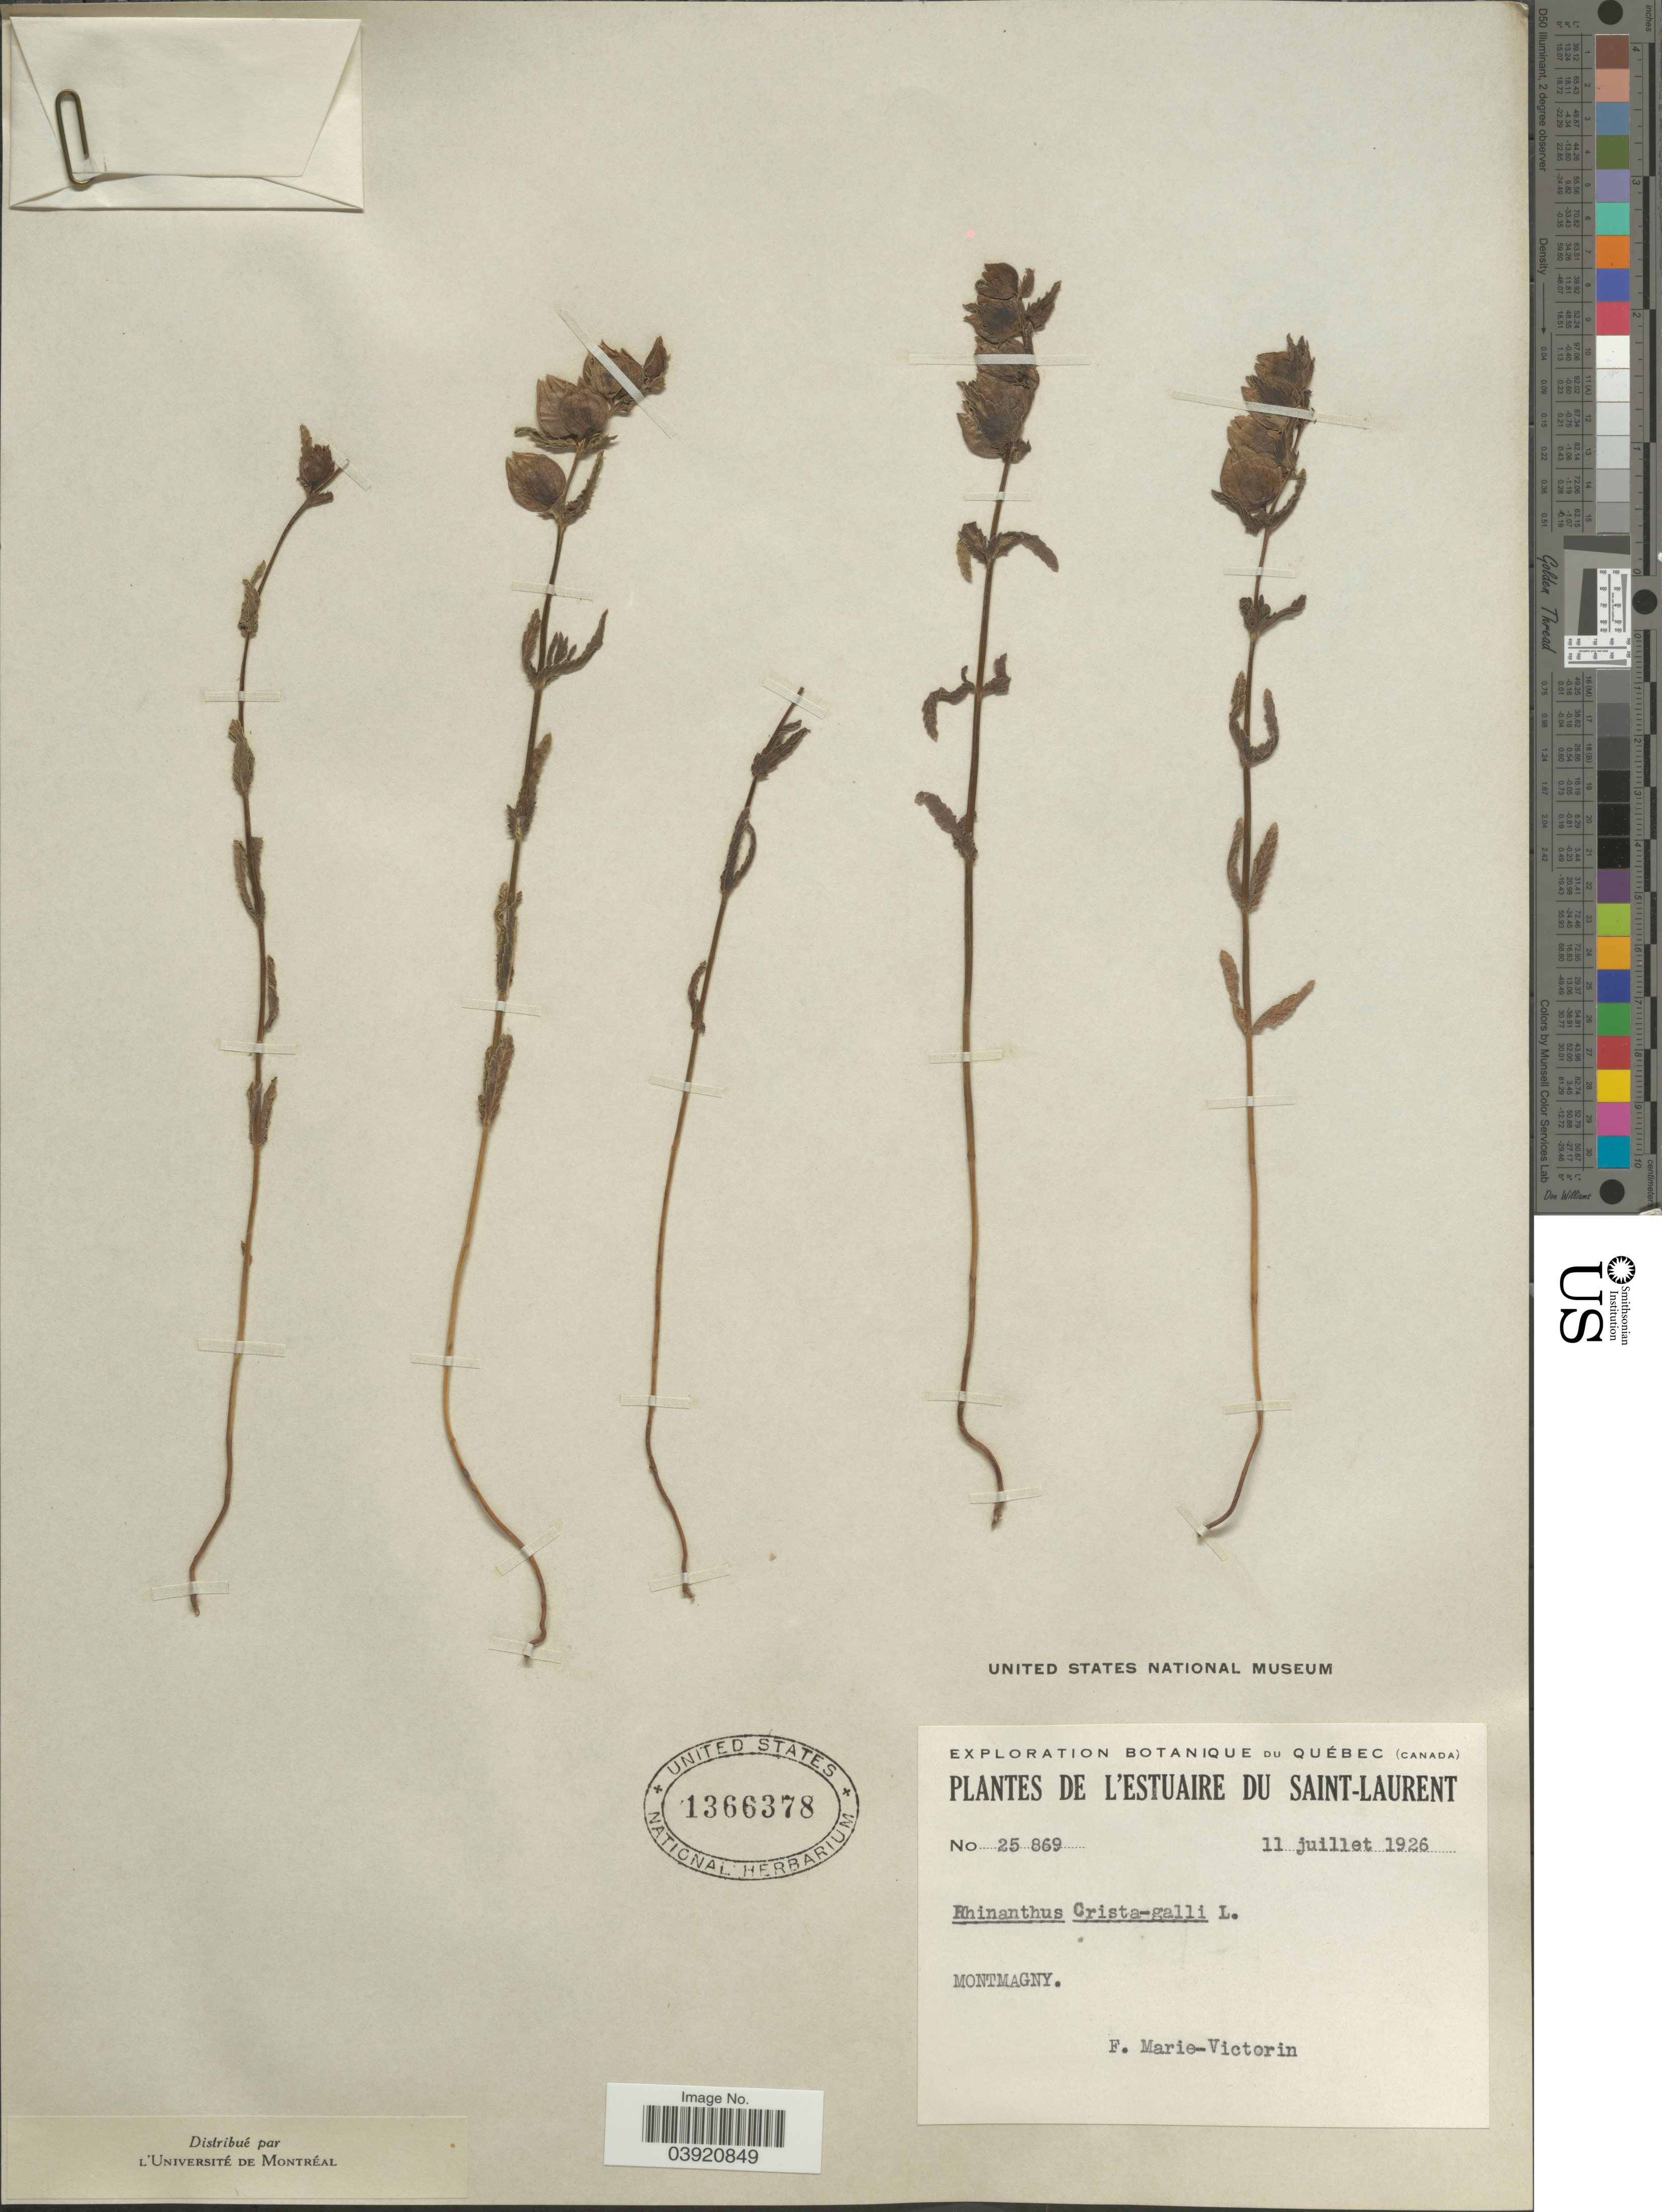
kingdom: Plantae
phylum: Tracheophyta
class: Magnoliopsida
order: Lamiales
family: Orobanchaceae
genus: Rhinanthus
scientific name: Rhinanthus crista-galli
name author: L.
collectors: F. Marie-Victorin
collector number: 25869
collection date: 1926-07-11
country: Canada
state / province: Quebec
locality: L' Estuaire Du Saint-Laurent. Montmagny.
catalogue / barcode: US 1366378